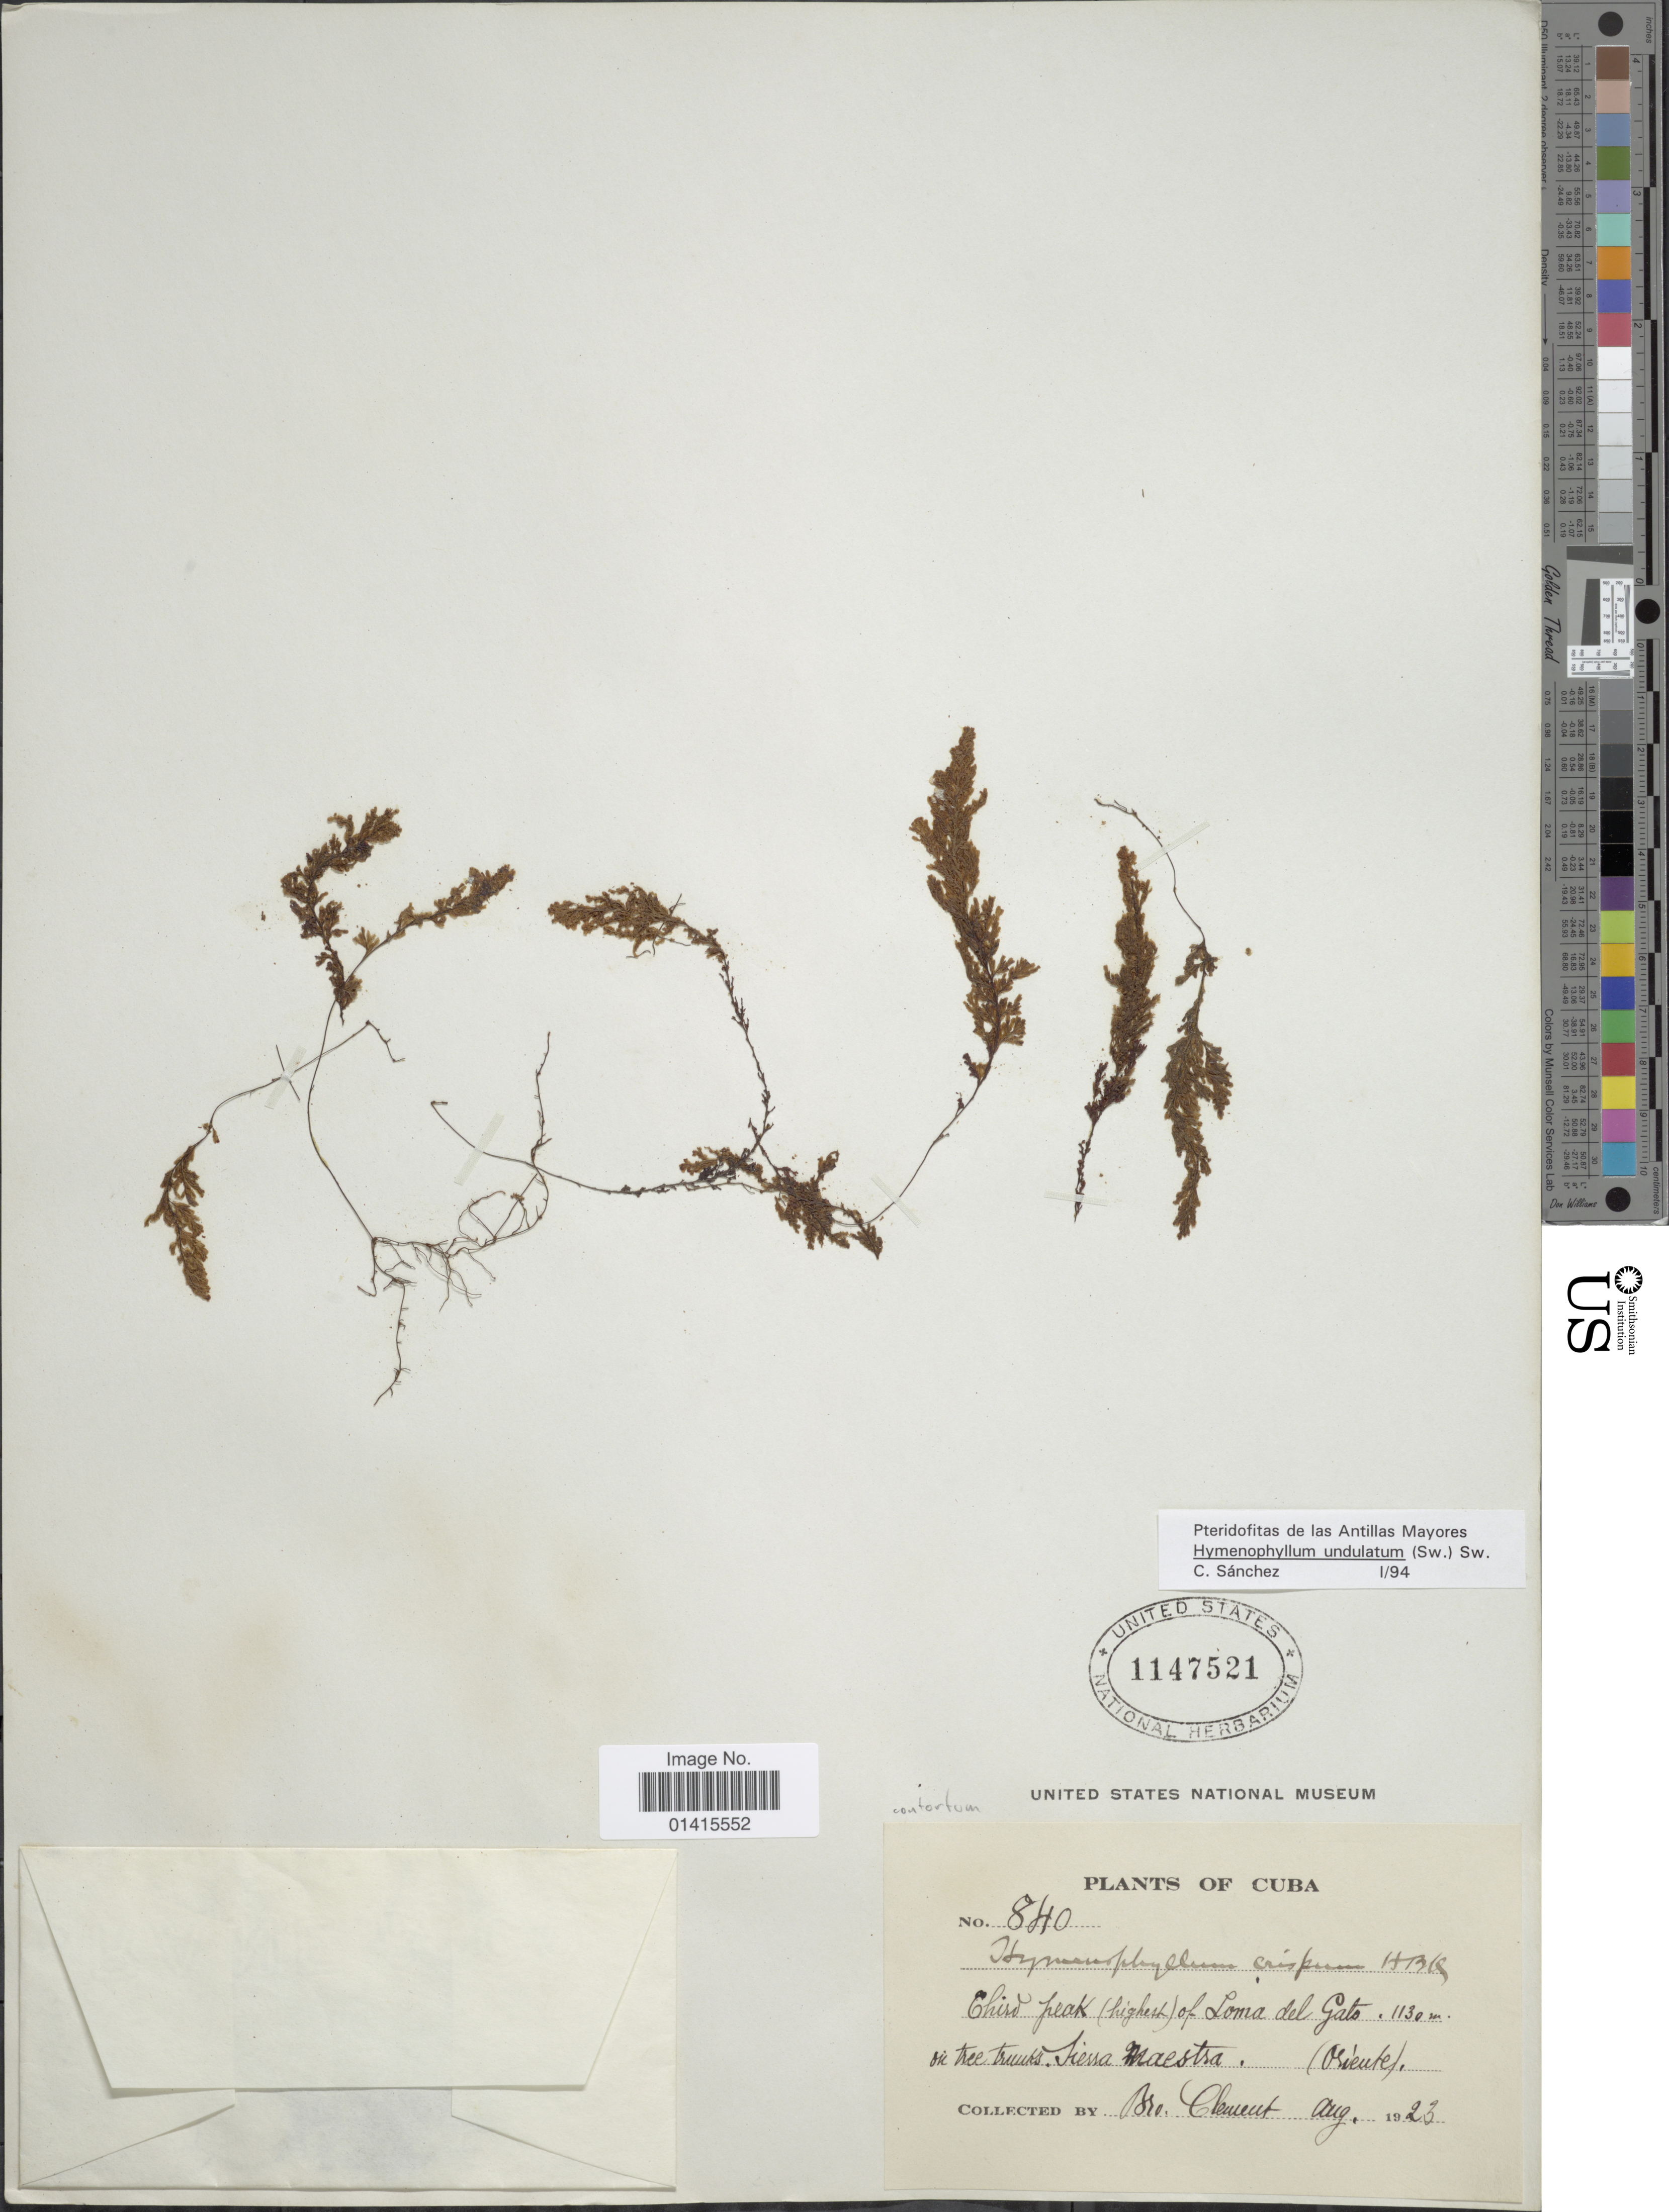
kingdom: Plantae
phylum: Tracheophyta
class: Polypodiopsida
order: Hymenophyllales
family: Hymenophyllaceae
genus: Hymenophyllum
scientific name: Hymenophyllum undulatum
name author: (Sw.) Sw.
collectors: B. Clement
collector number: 840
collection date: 1923-08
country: Cuba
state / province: Oriente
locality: Third Peak(highest) of Loma del Gato, Sierra Maestra, Oriente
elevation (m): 1130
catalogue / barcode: US 1147521